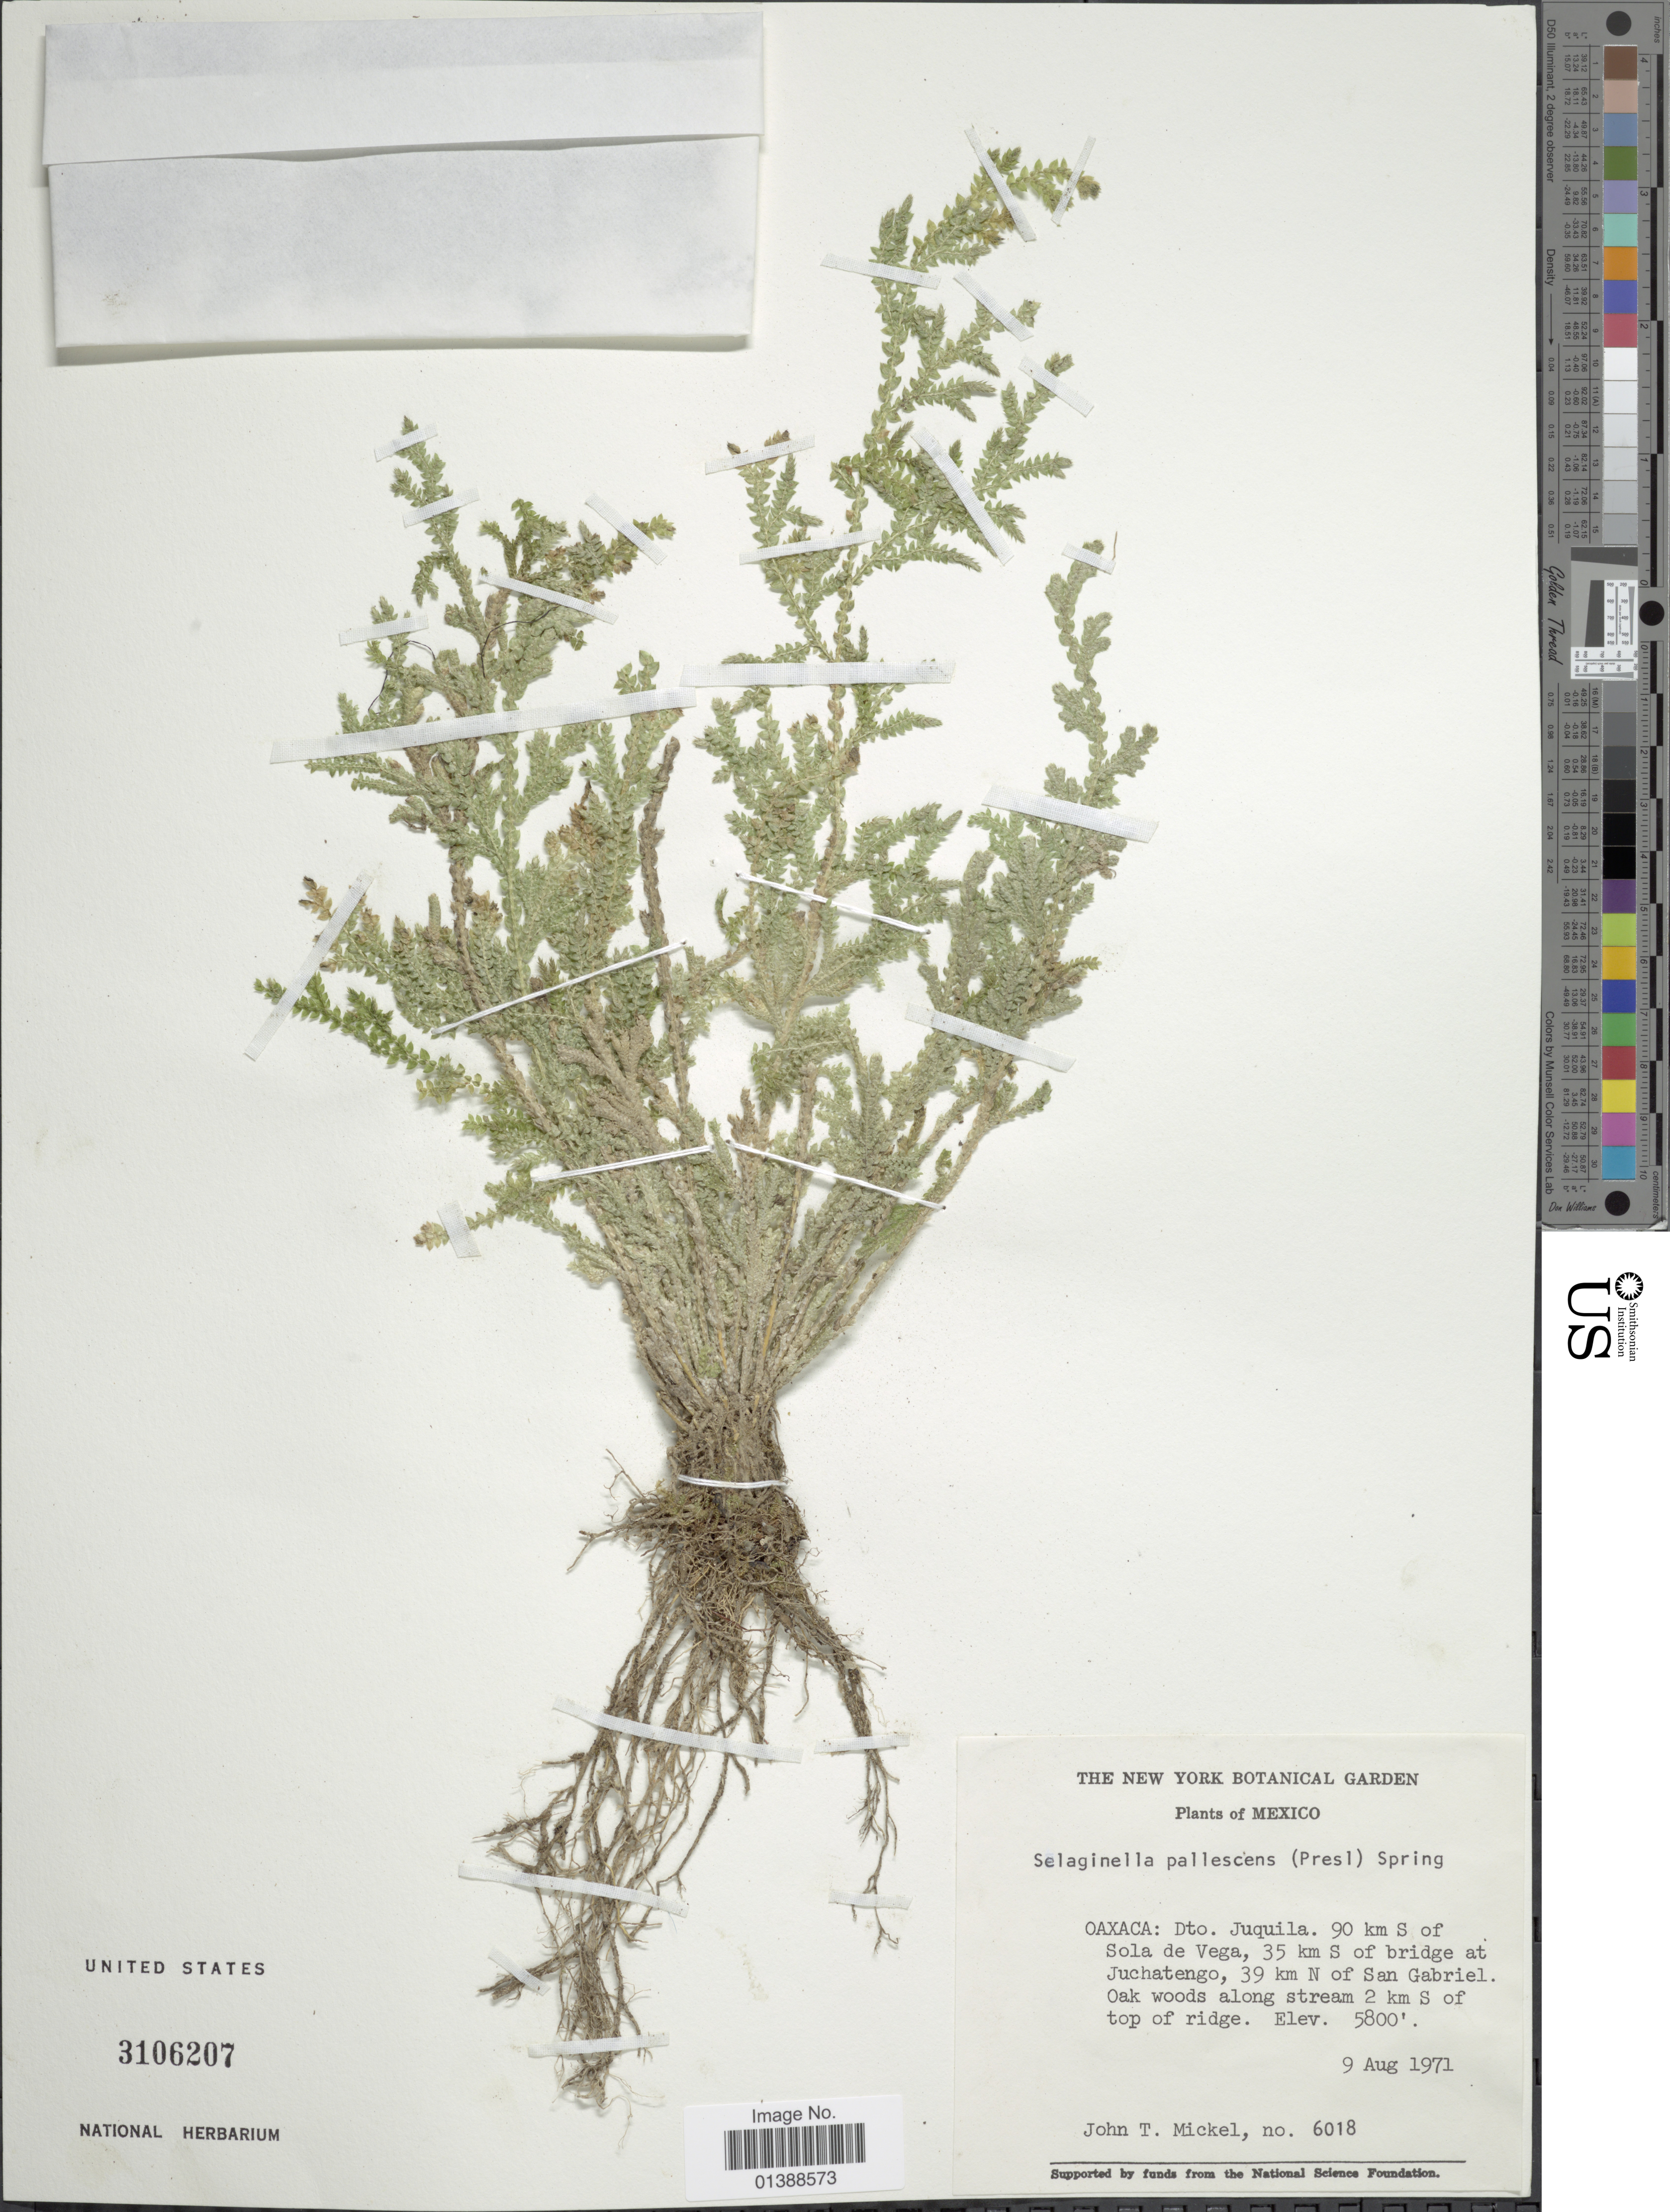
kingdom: Plantae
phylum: Tracheophyta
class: Lycopodiopsida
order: Selaginellales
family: Selaginellaceae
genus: Selaginella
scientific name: Selaginella pallescens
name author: (C. Presl) Spring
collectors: J. T. Mickel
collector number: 6108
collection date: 1970-08-09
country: Mexico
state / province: Oaxaca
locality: Dto Juquila, 90 km S of Sola de Vega, 35 km S of bridge at Juchatengo, 39 km N of San Gabriel. Oak woods along stream 2 km S of top of ridge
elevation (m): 1768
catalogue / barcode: US 3106207